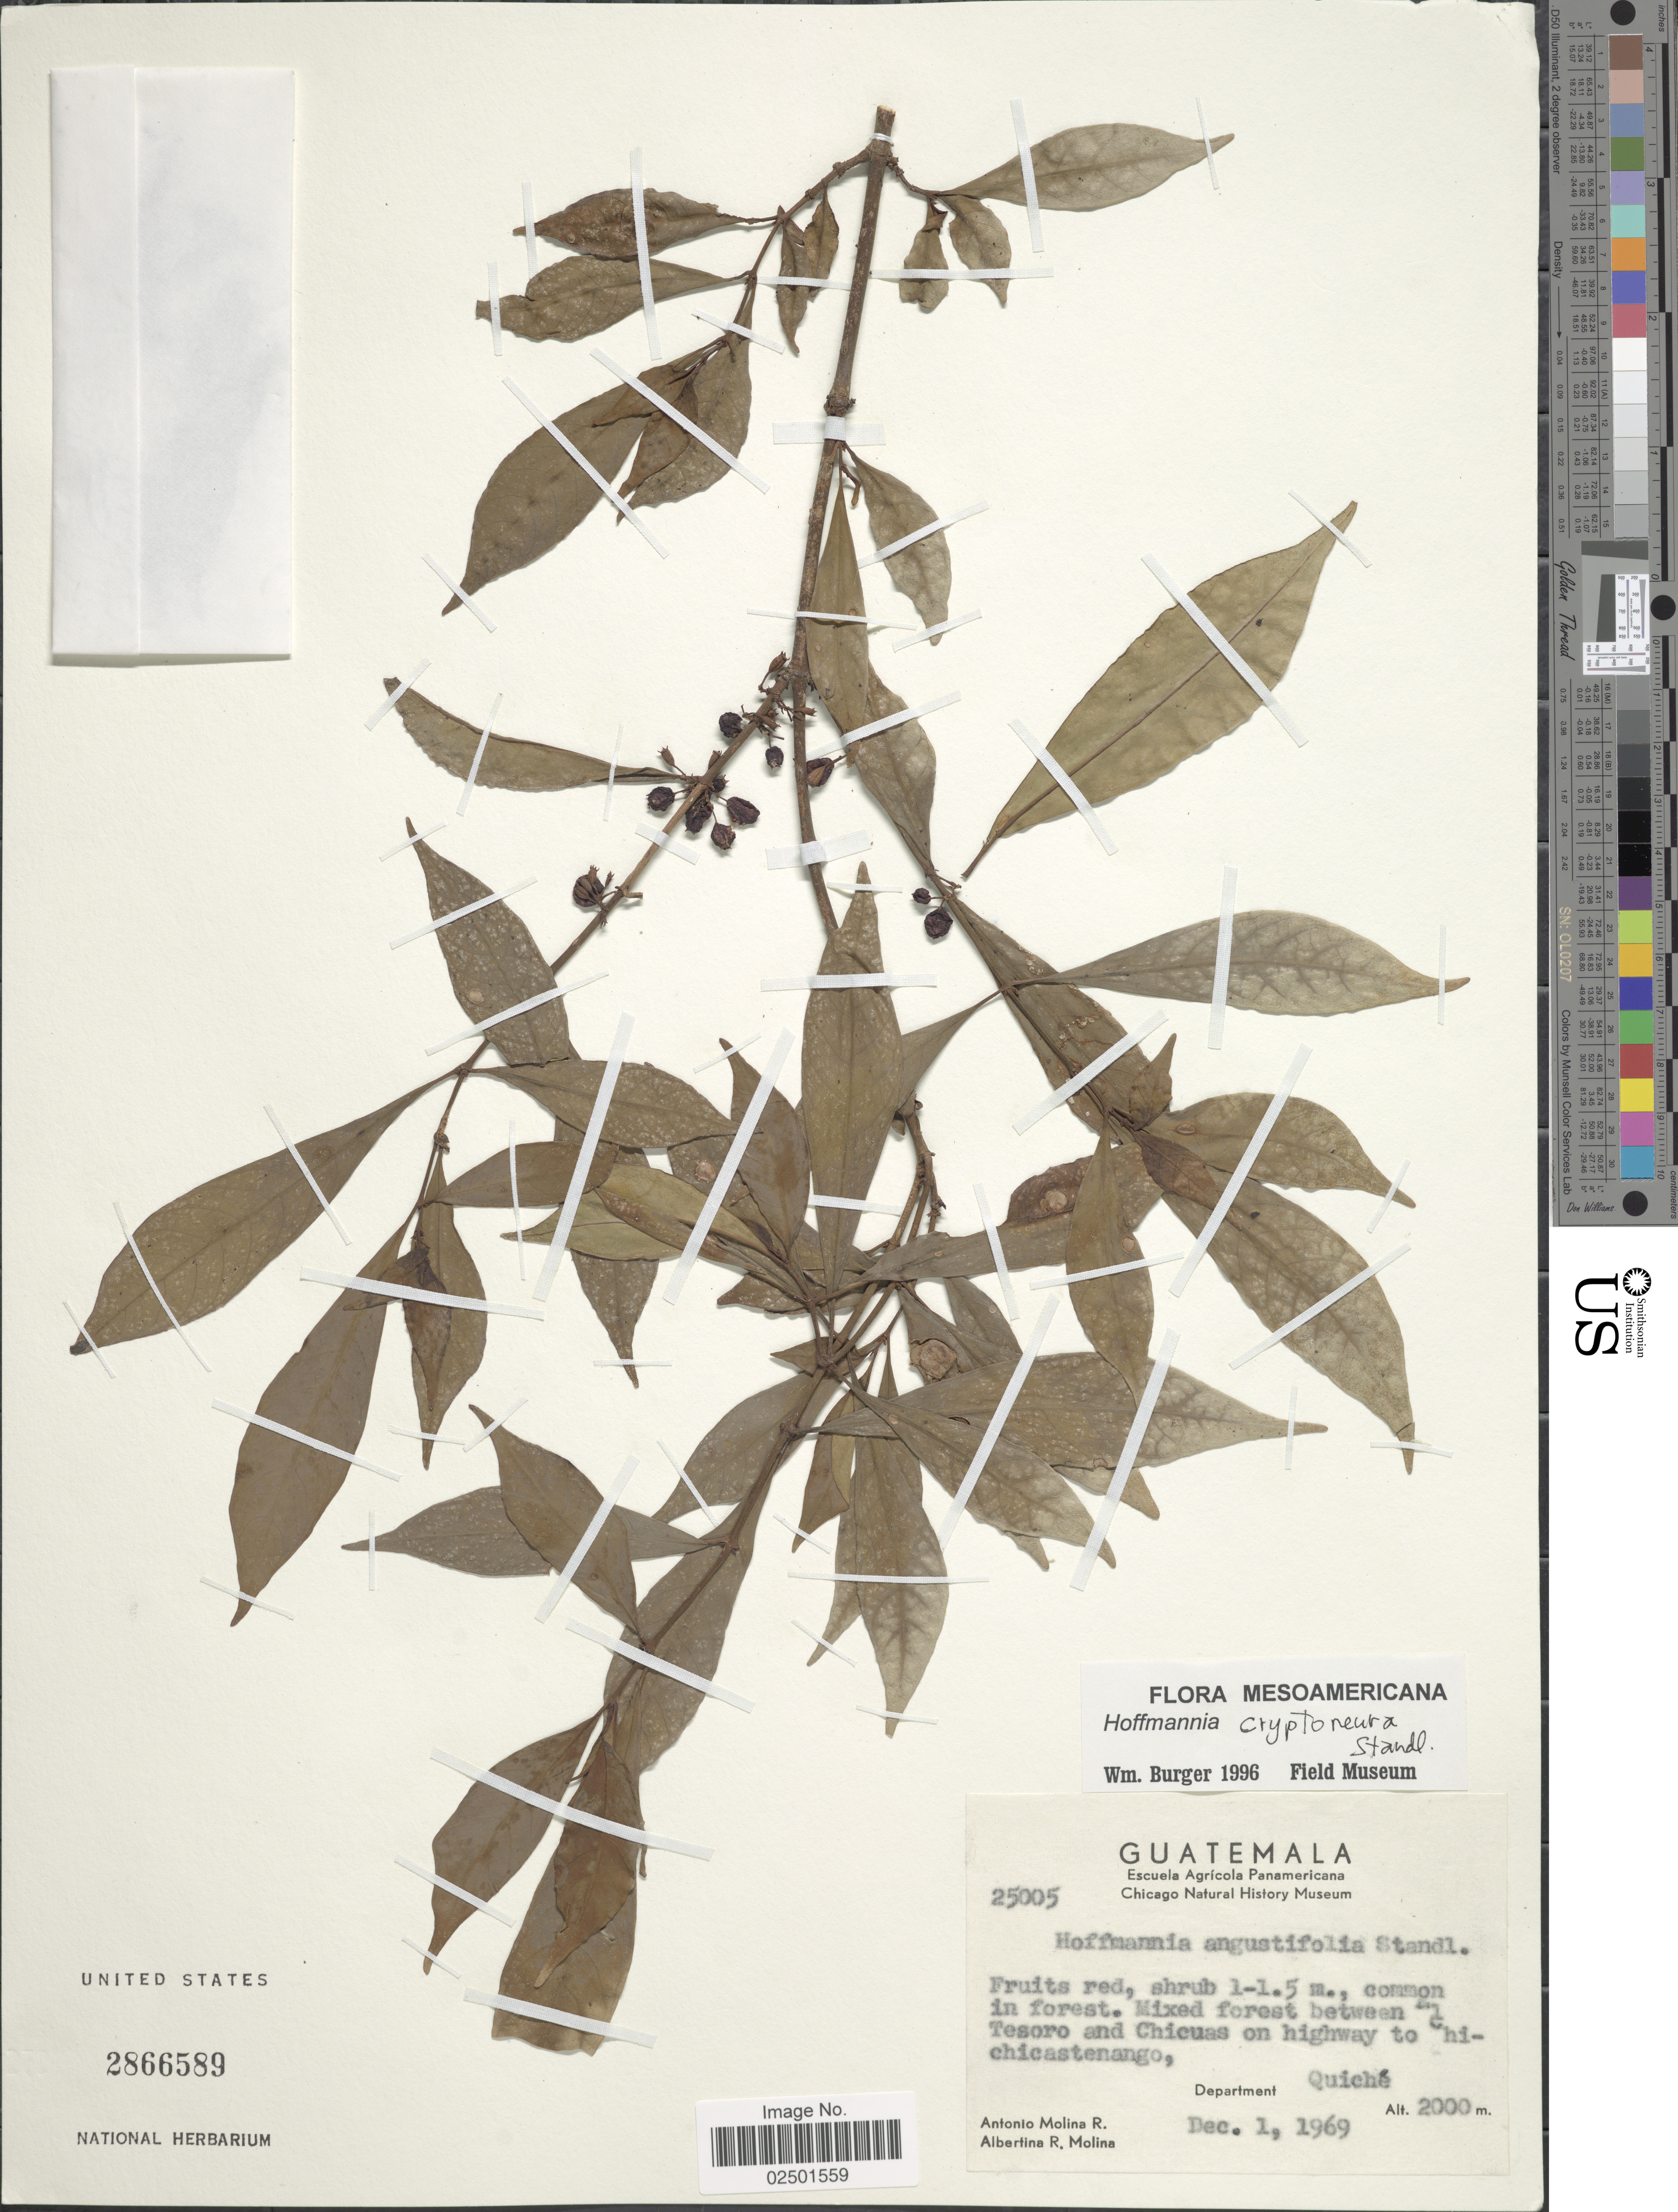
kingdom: Plantae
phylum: Tracheophyta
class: Magnoliopsida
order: Gentianales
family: Rubiaceae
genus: Hoffmannia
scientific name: Hoffmannia cryptoneura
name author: Standl.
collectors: A. Molina R. & A. R. Molina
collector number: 25005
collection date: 1969-12-01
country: Guatemala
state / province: El Quiché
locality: Mixed forest between El Tesoro and Chicuas on highway to Chichicastenango, Department Quiché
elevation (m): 2000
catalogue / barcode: US 2866589